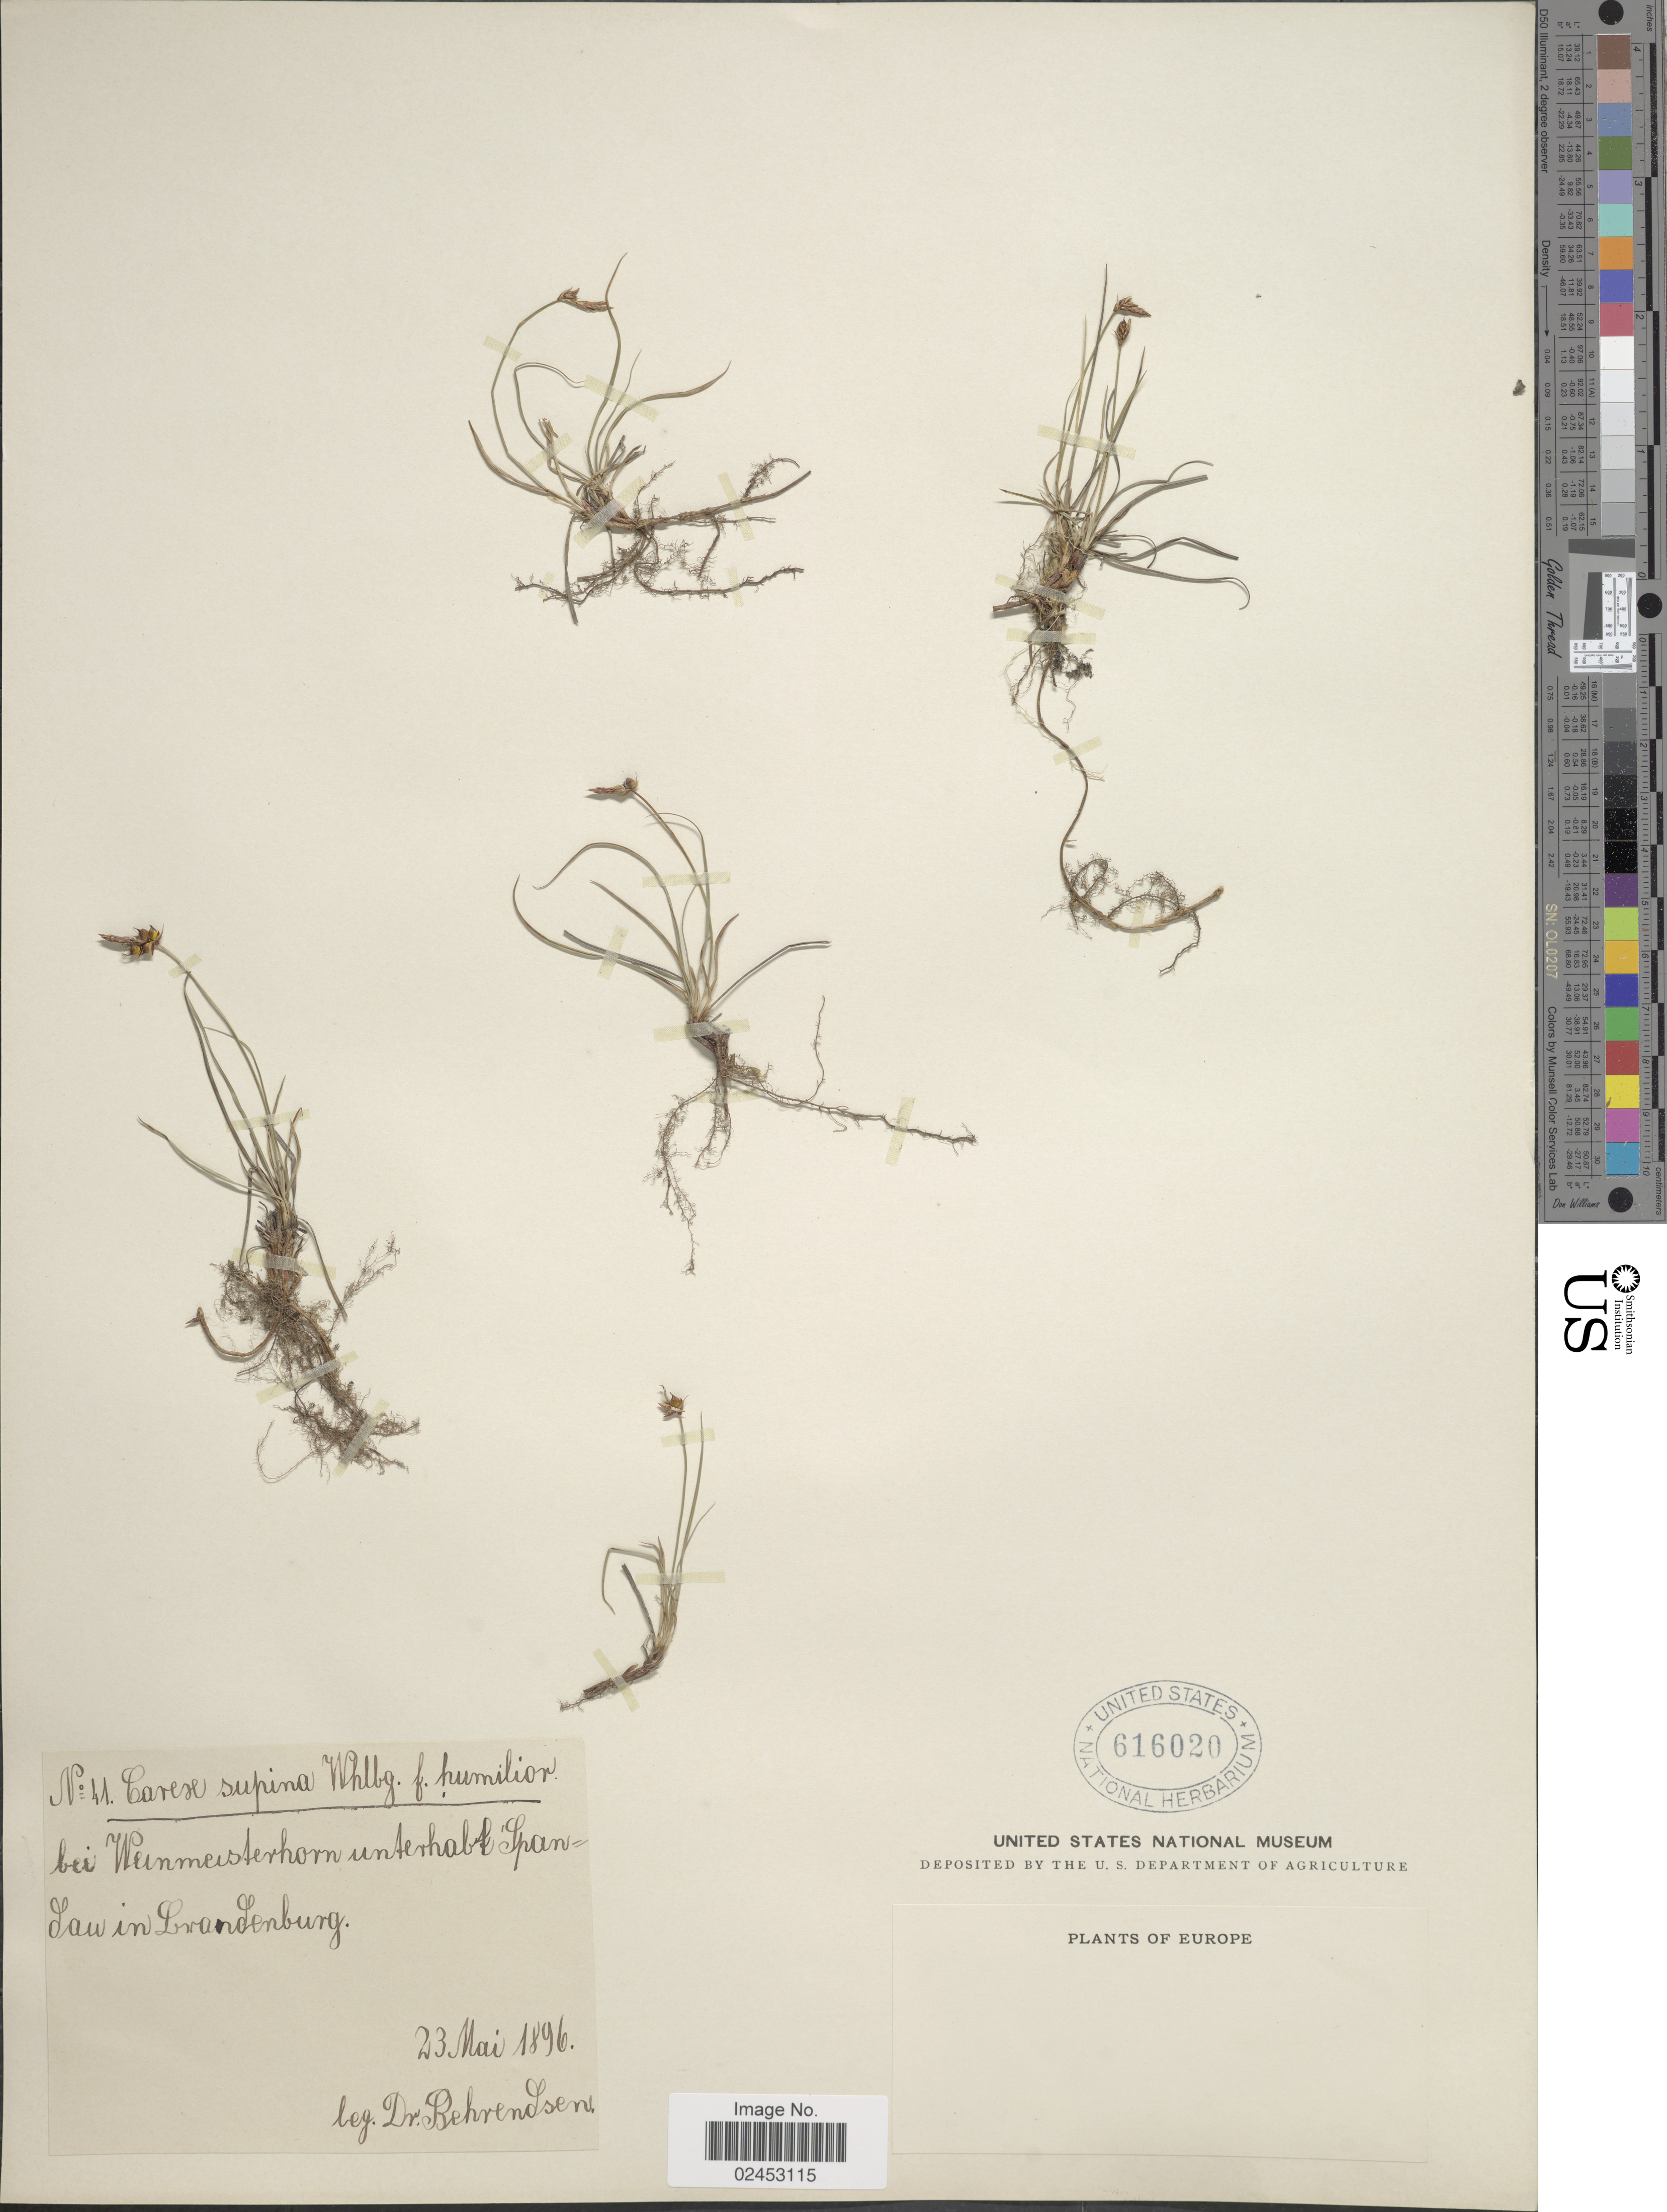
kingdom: Plantae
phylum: Tracheophyta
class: Liliopsida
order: Poales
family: Cyperaceae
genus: Carex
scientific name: Carex supina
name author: Willd. ex Wahlenb.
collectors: Behrendsen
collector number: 41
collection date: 1896-05-23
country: Germany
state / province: Brandenburg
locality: Bei Weinmeisterhorn unterhalb Spanlaw in Brandenburg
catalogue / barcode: US 616020